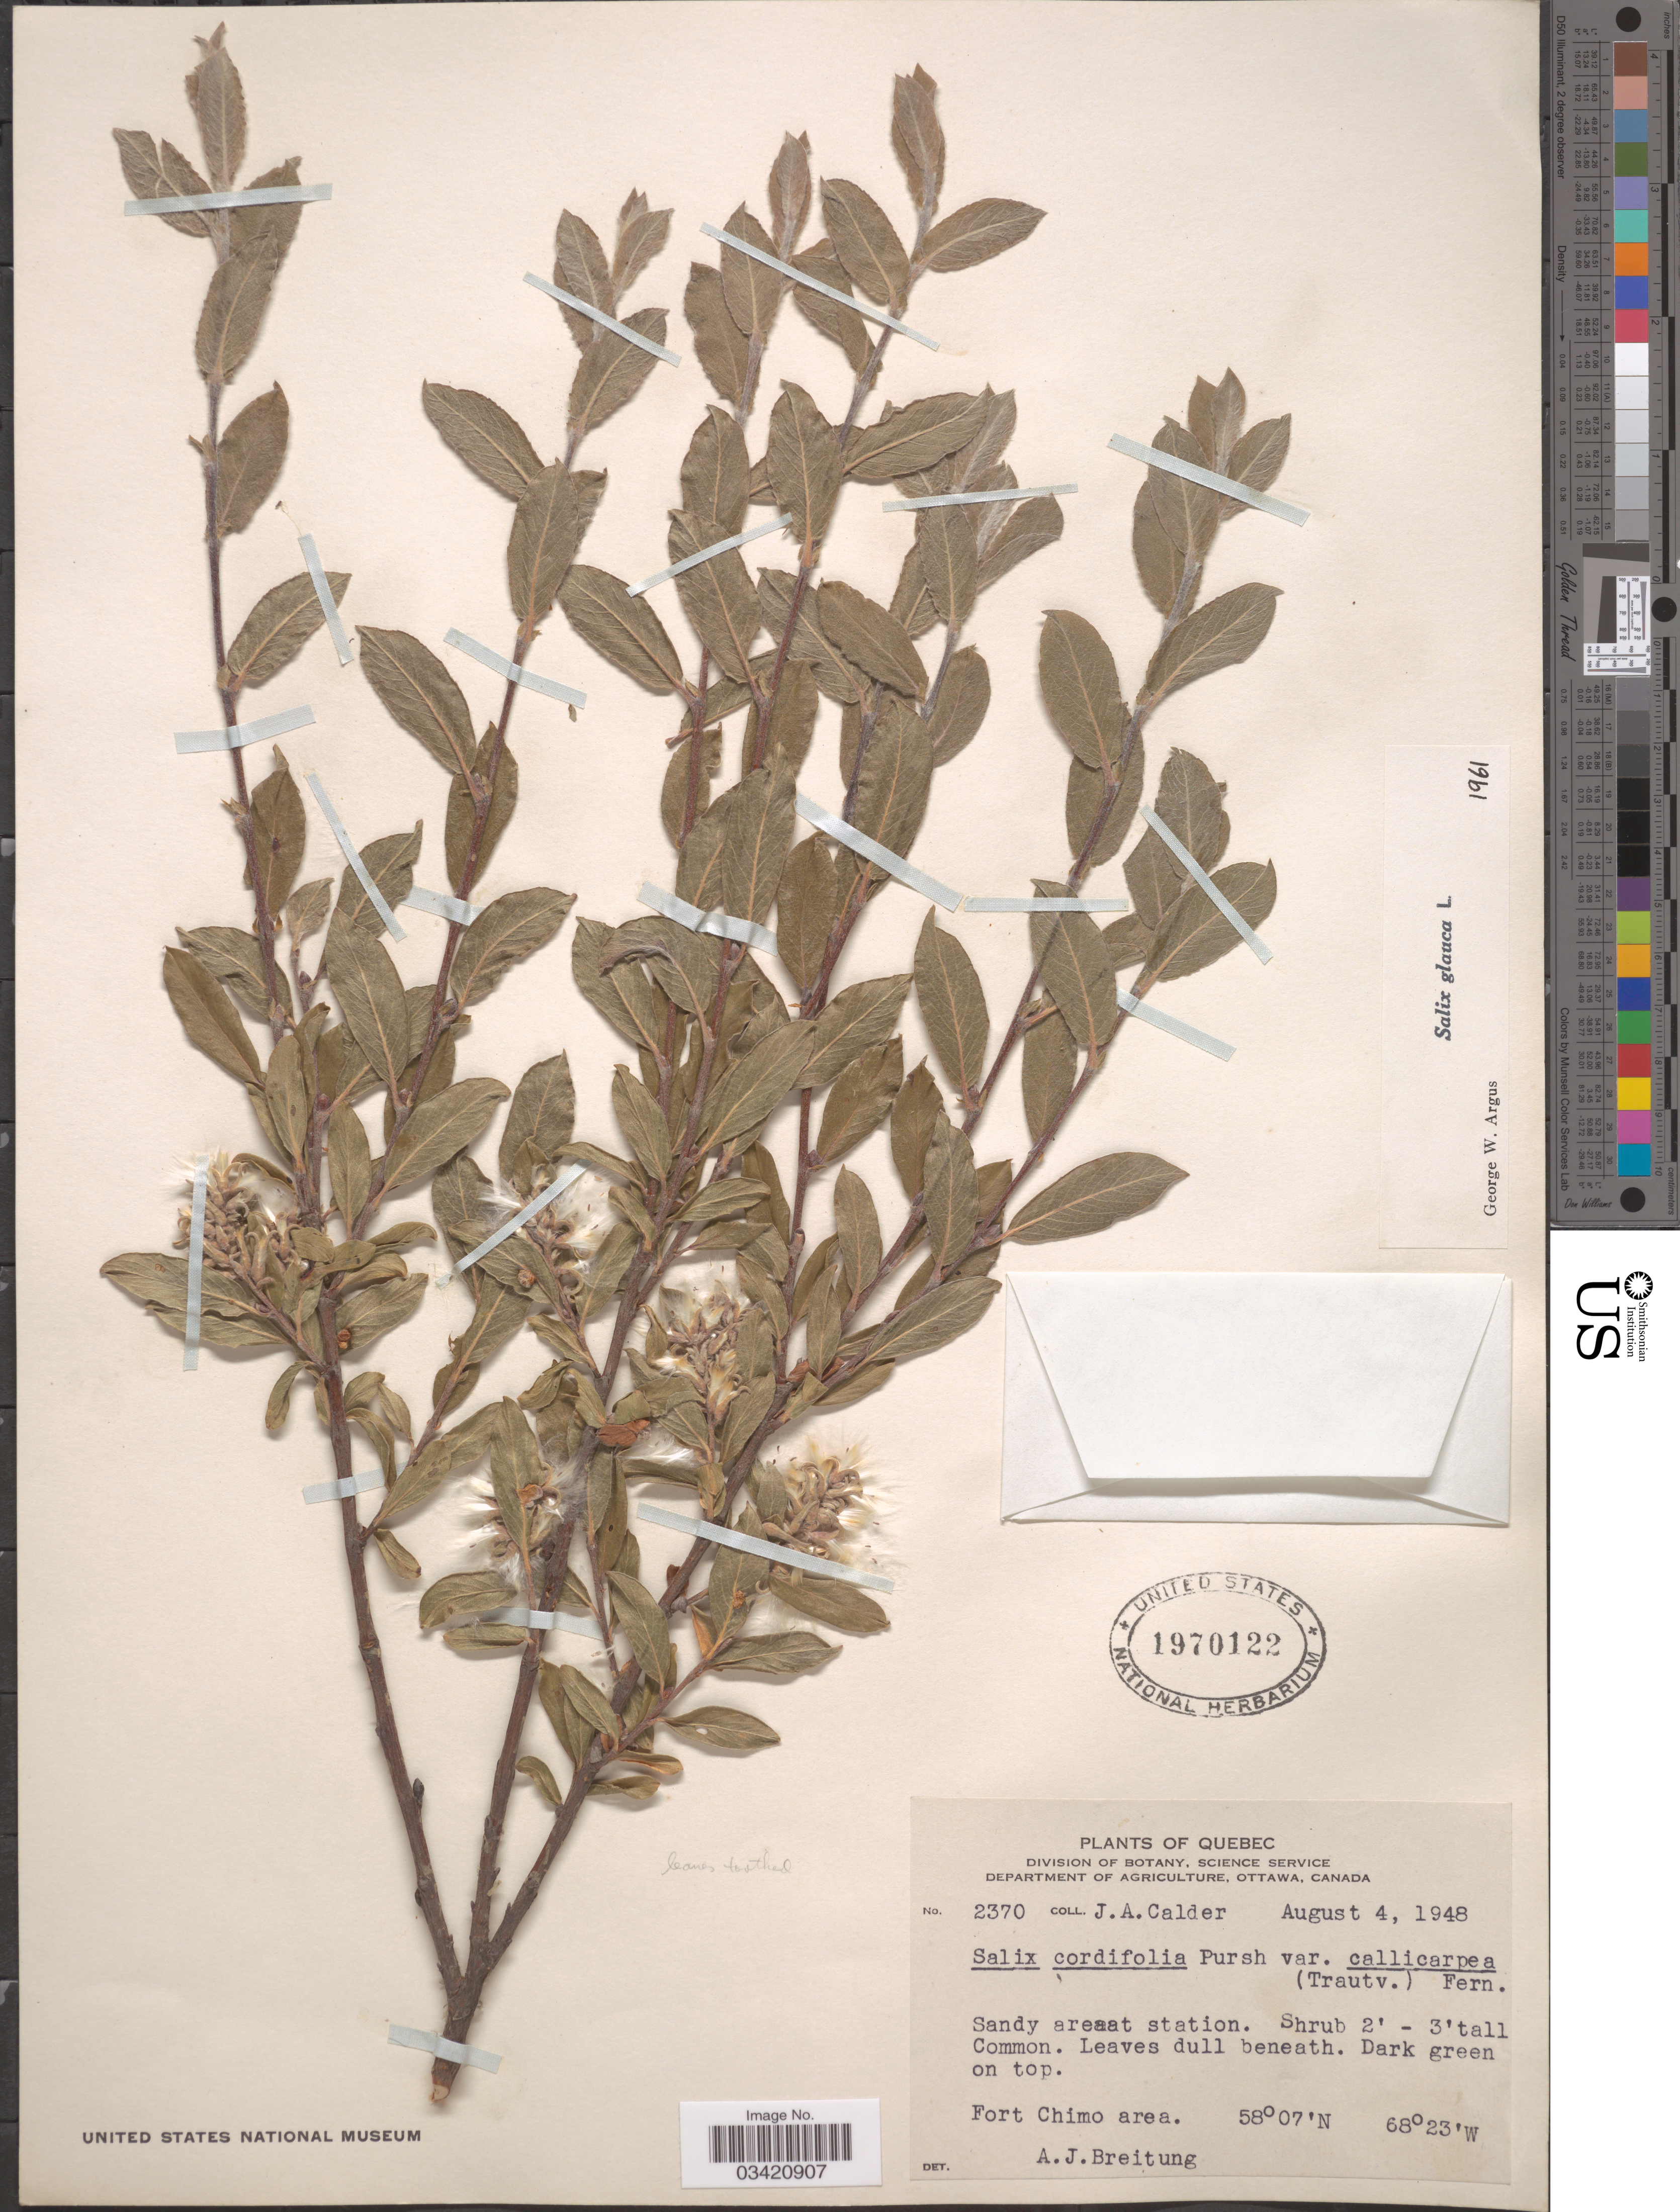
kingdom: Plantae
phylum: Tracheophyta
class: Magnoliopsida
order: Malpighiales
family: Salicaceae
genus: Salix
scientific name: Salix glauca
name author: L.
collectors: A. Breitung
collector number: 2370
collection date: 1948-08-04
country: Canada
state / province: Quebec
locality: Fort Chimo area.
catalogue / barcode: US 1970122